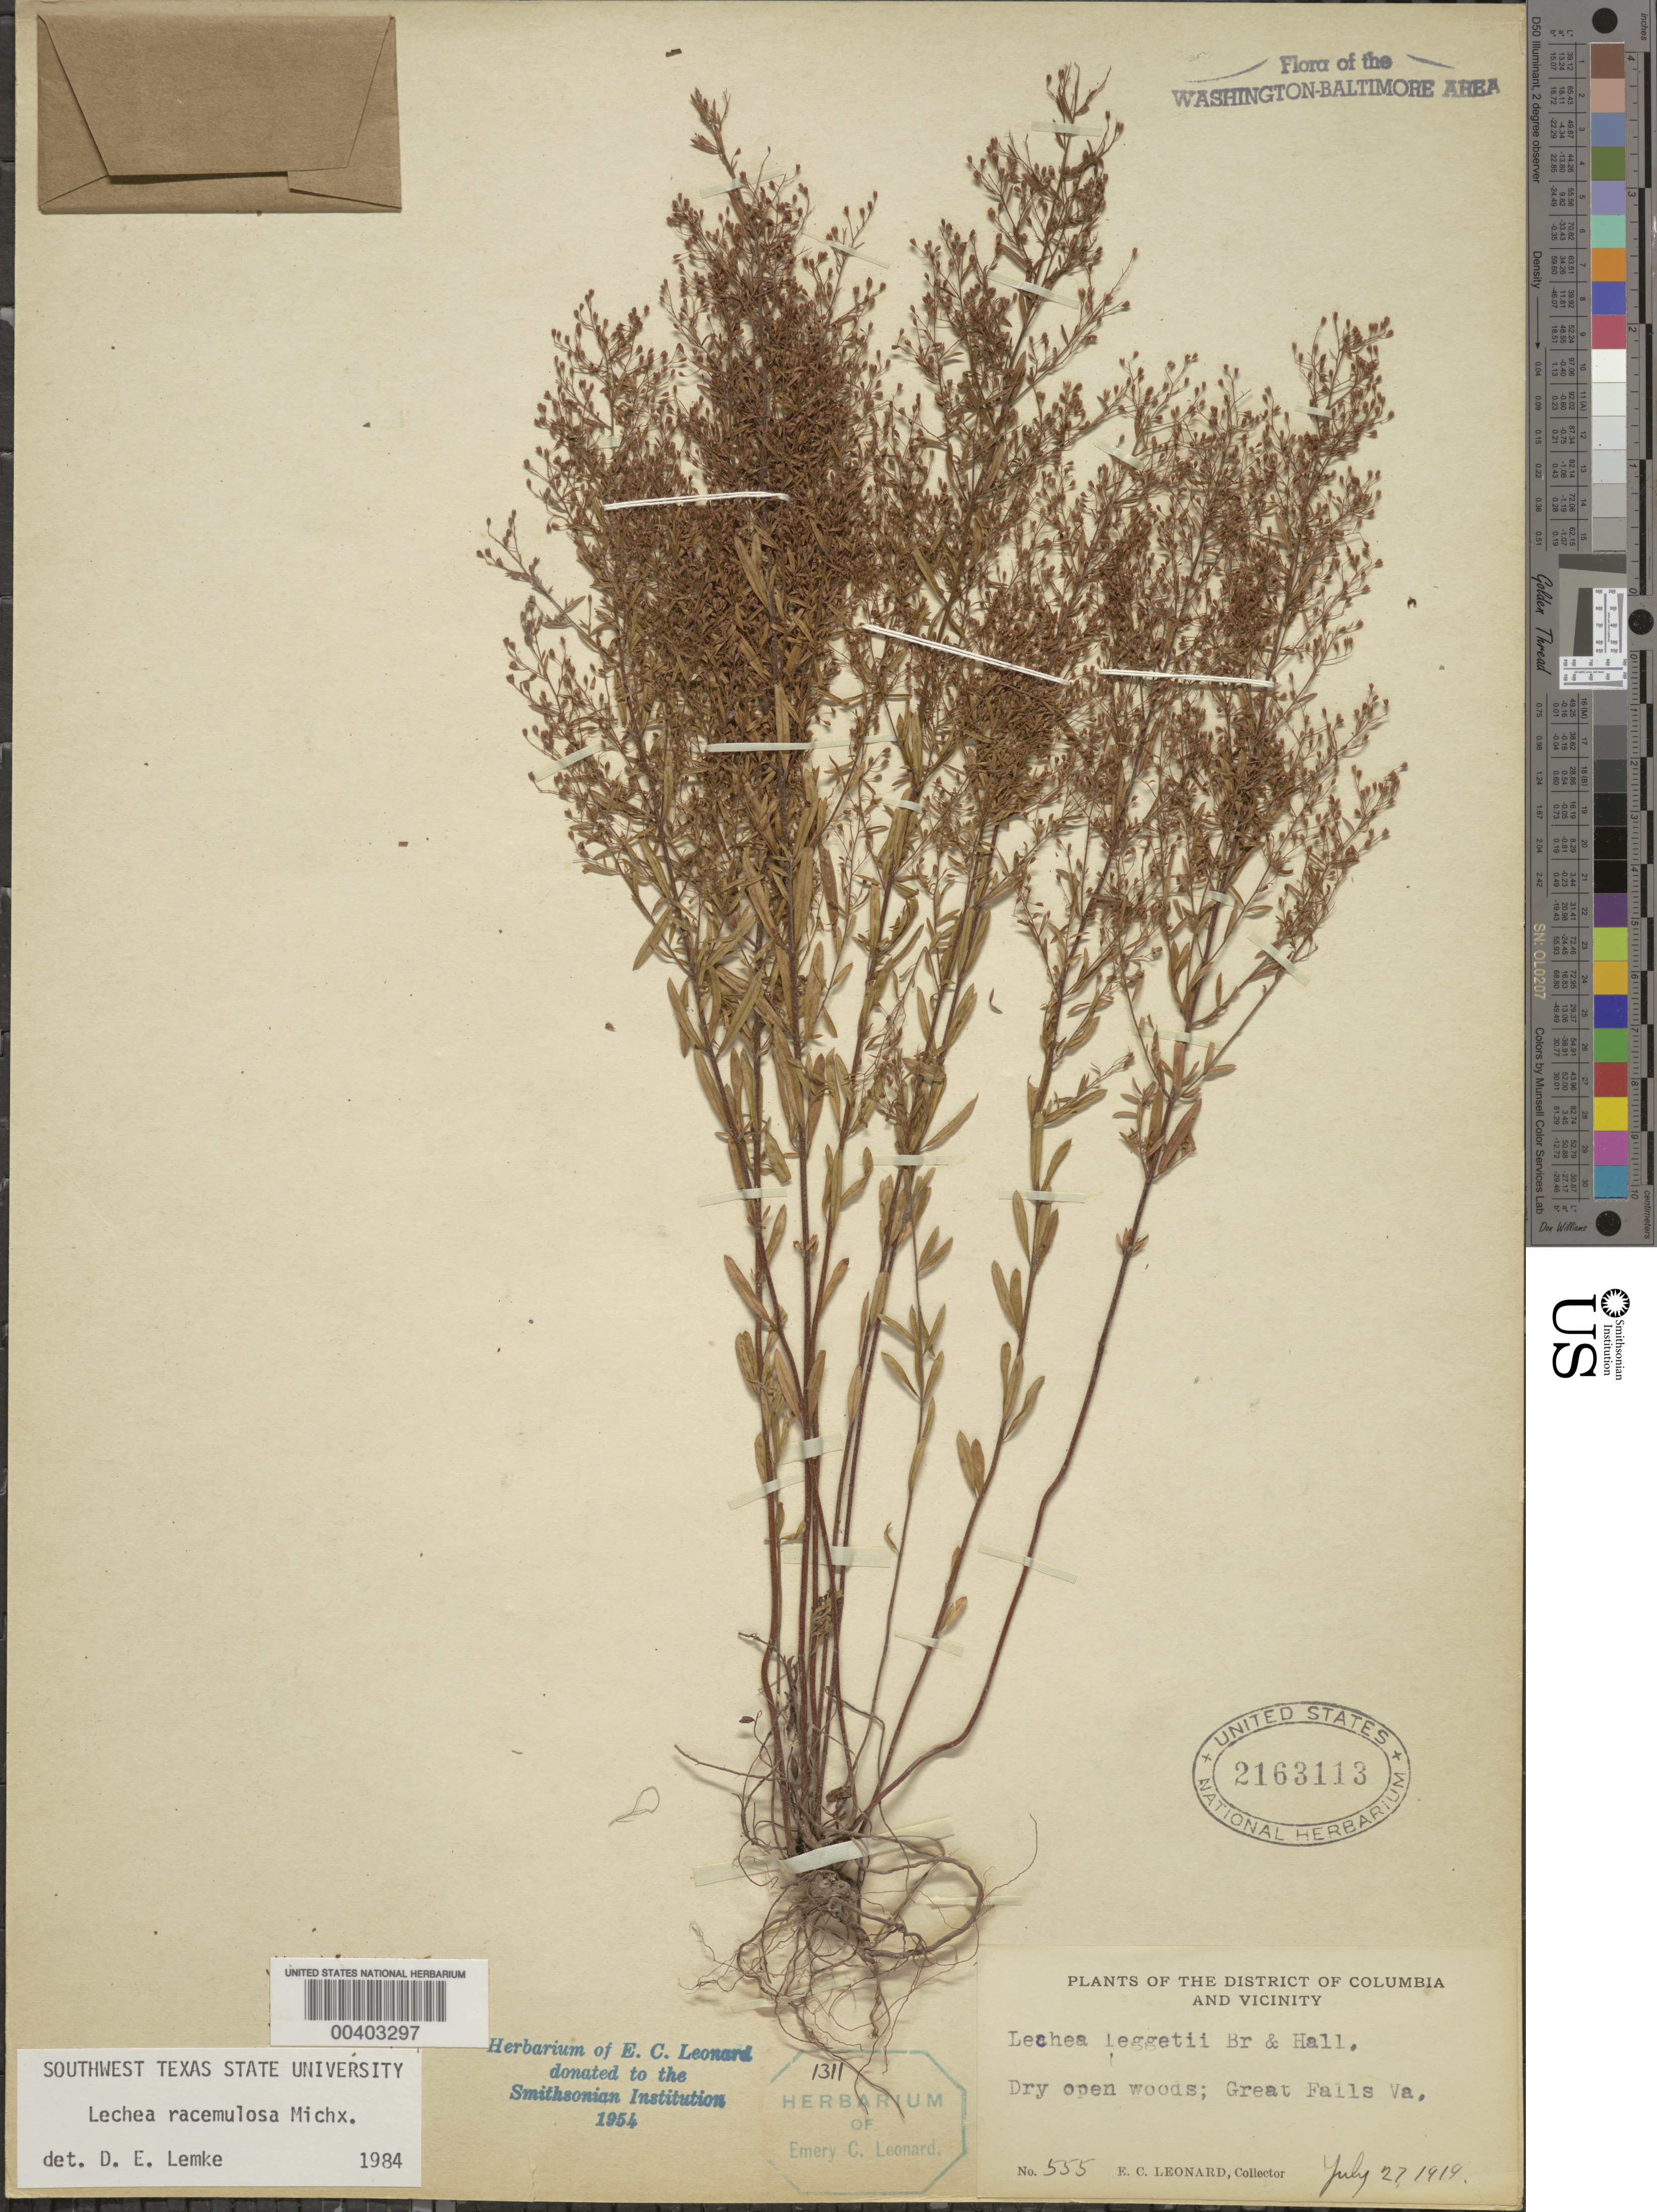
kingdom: Plantae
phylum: Tracheophyta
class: Magnoliopsida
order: Malvales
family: Cistaceae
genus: Lechea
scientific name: Lechea racemulosa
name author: Michx.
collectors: E. C. Leonard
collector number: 555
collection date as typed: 27 Jul 1919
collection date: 1919-07-27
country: United States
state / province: Virginia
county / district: Fairfax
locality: Great Falls C. & O. Canal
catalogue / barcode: US 2163113